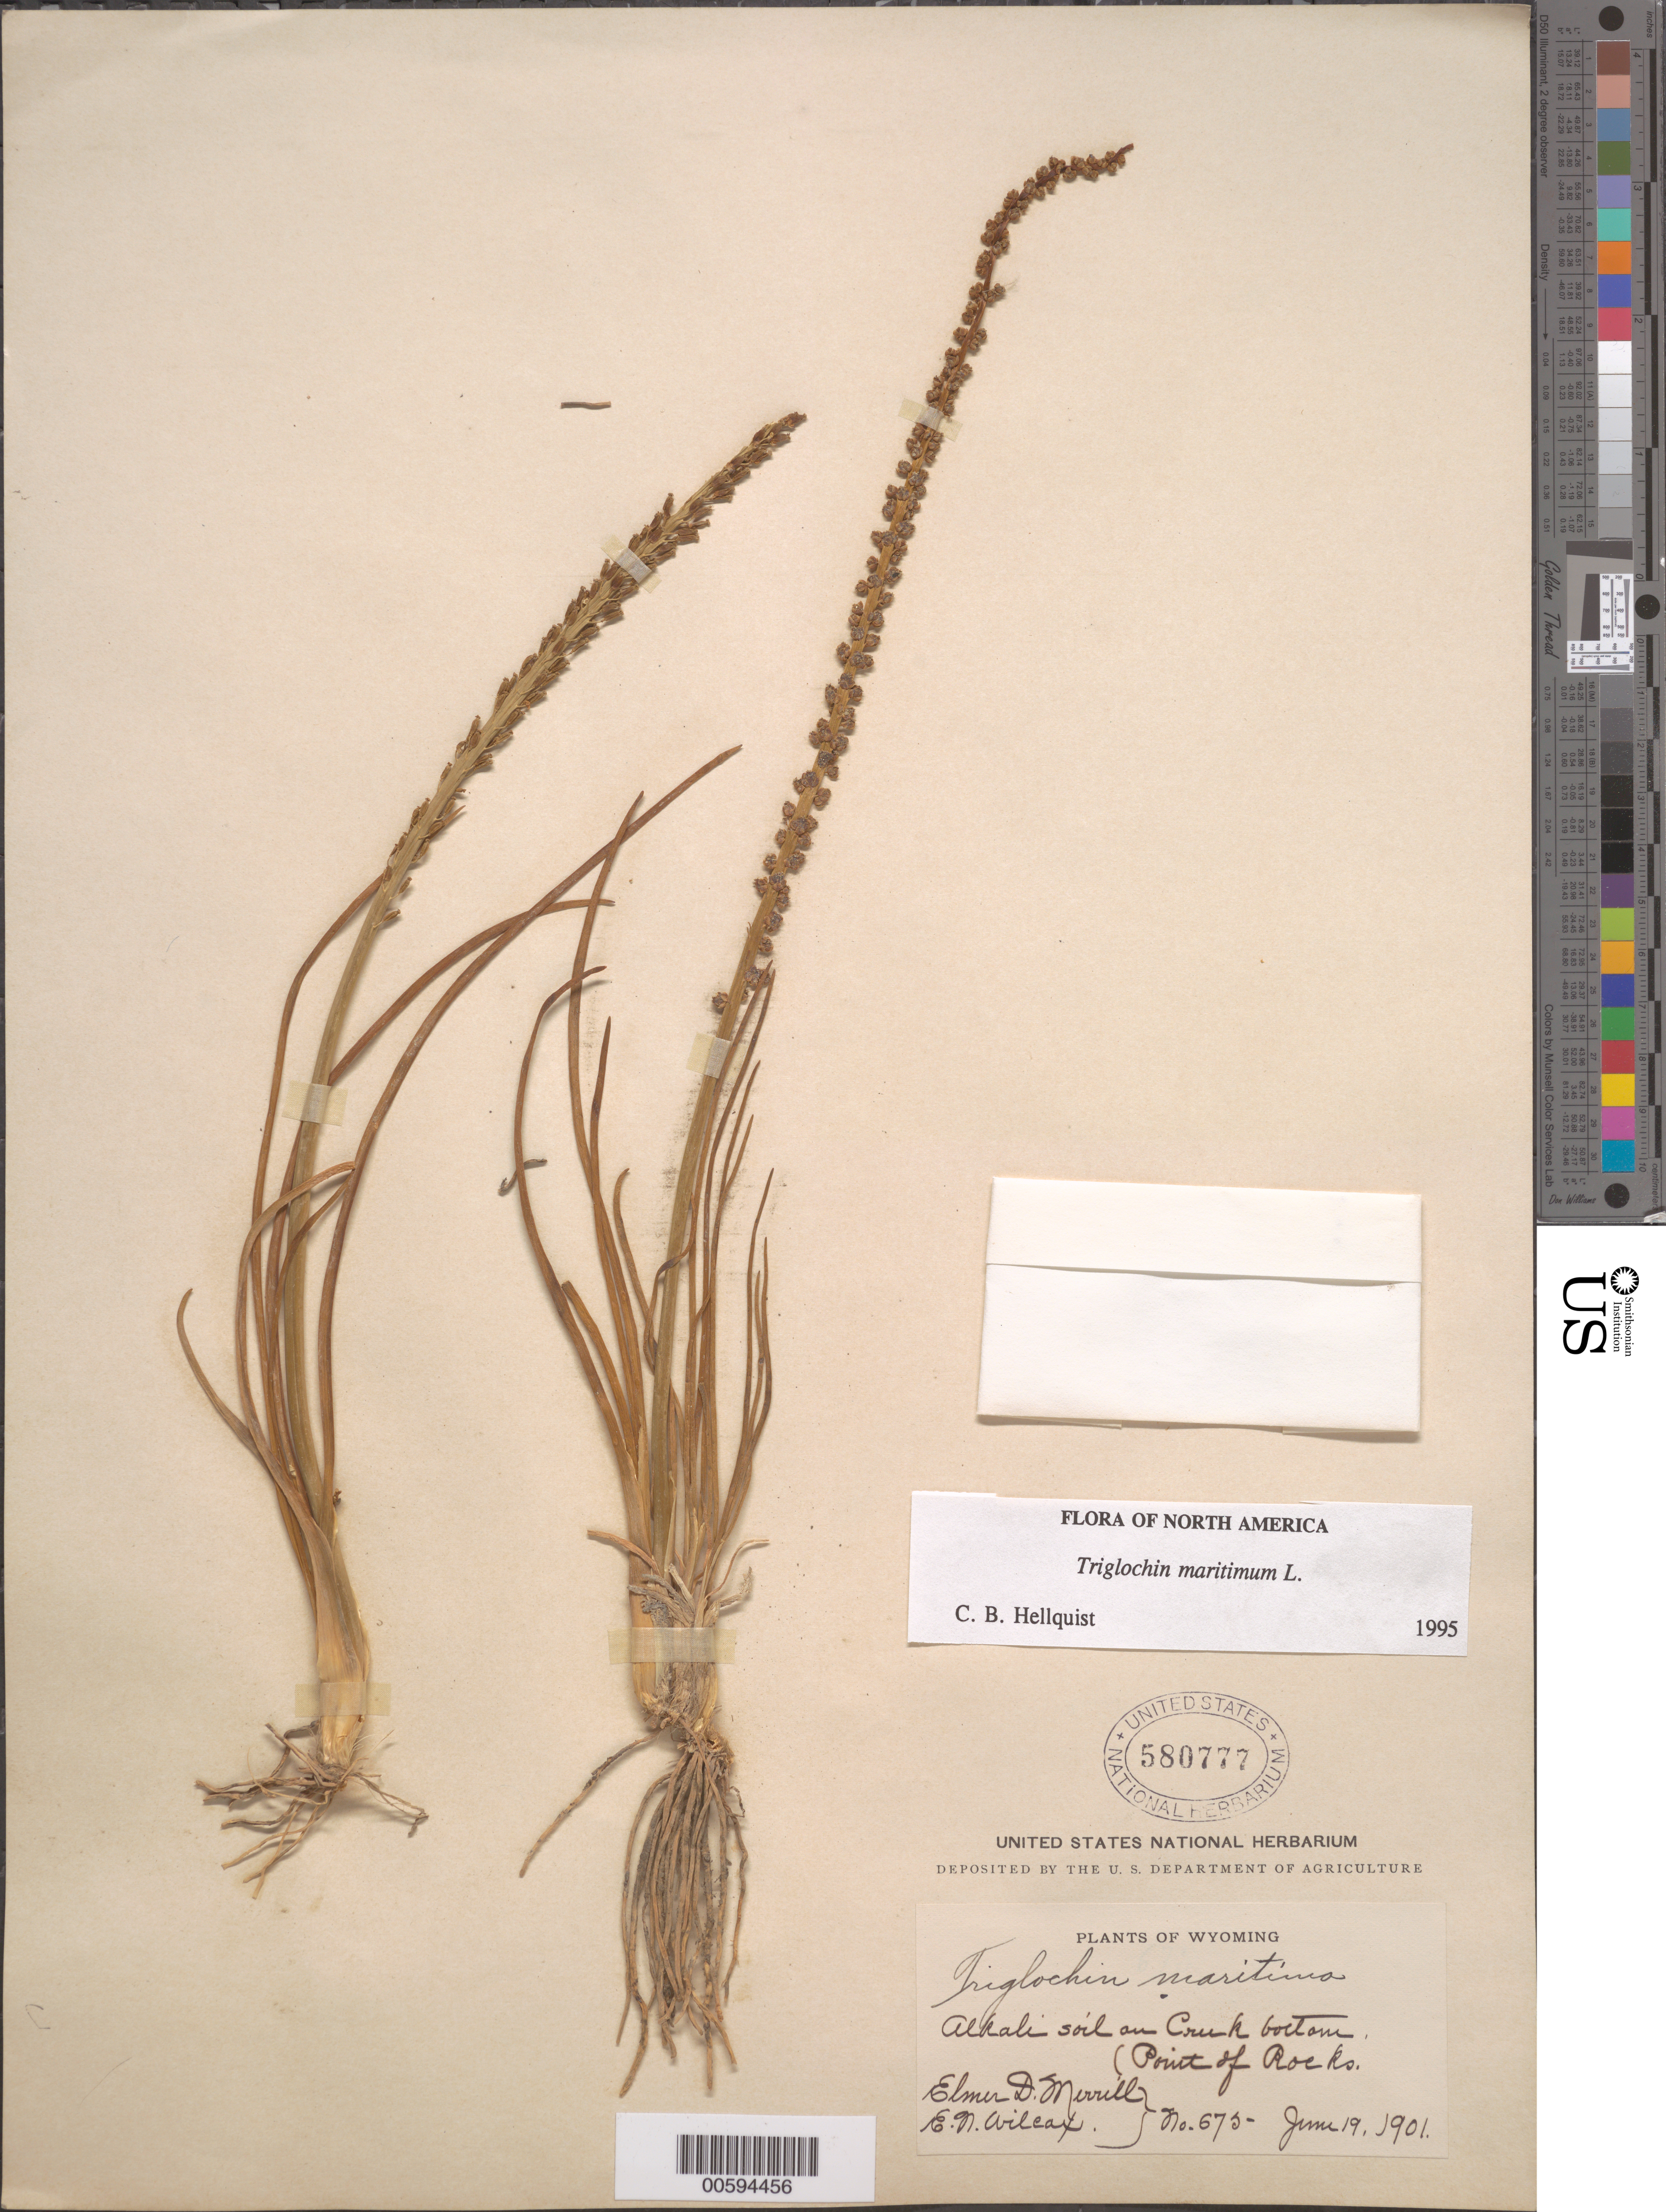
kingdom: Plantae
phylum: Tracheophyta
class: Liliopsida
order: Alismatales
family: Juncaginaceae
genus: Triglochin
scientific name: Triglochin maritima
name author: L.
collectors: E. D. Merrill & E. Wilcox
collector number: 675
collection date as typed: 19 Jun 1901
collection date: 1901-06-19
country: United States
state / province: Wyoming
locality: Point of Rocks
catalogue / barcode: US 580777